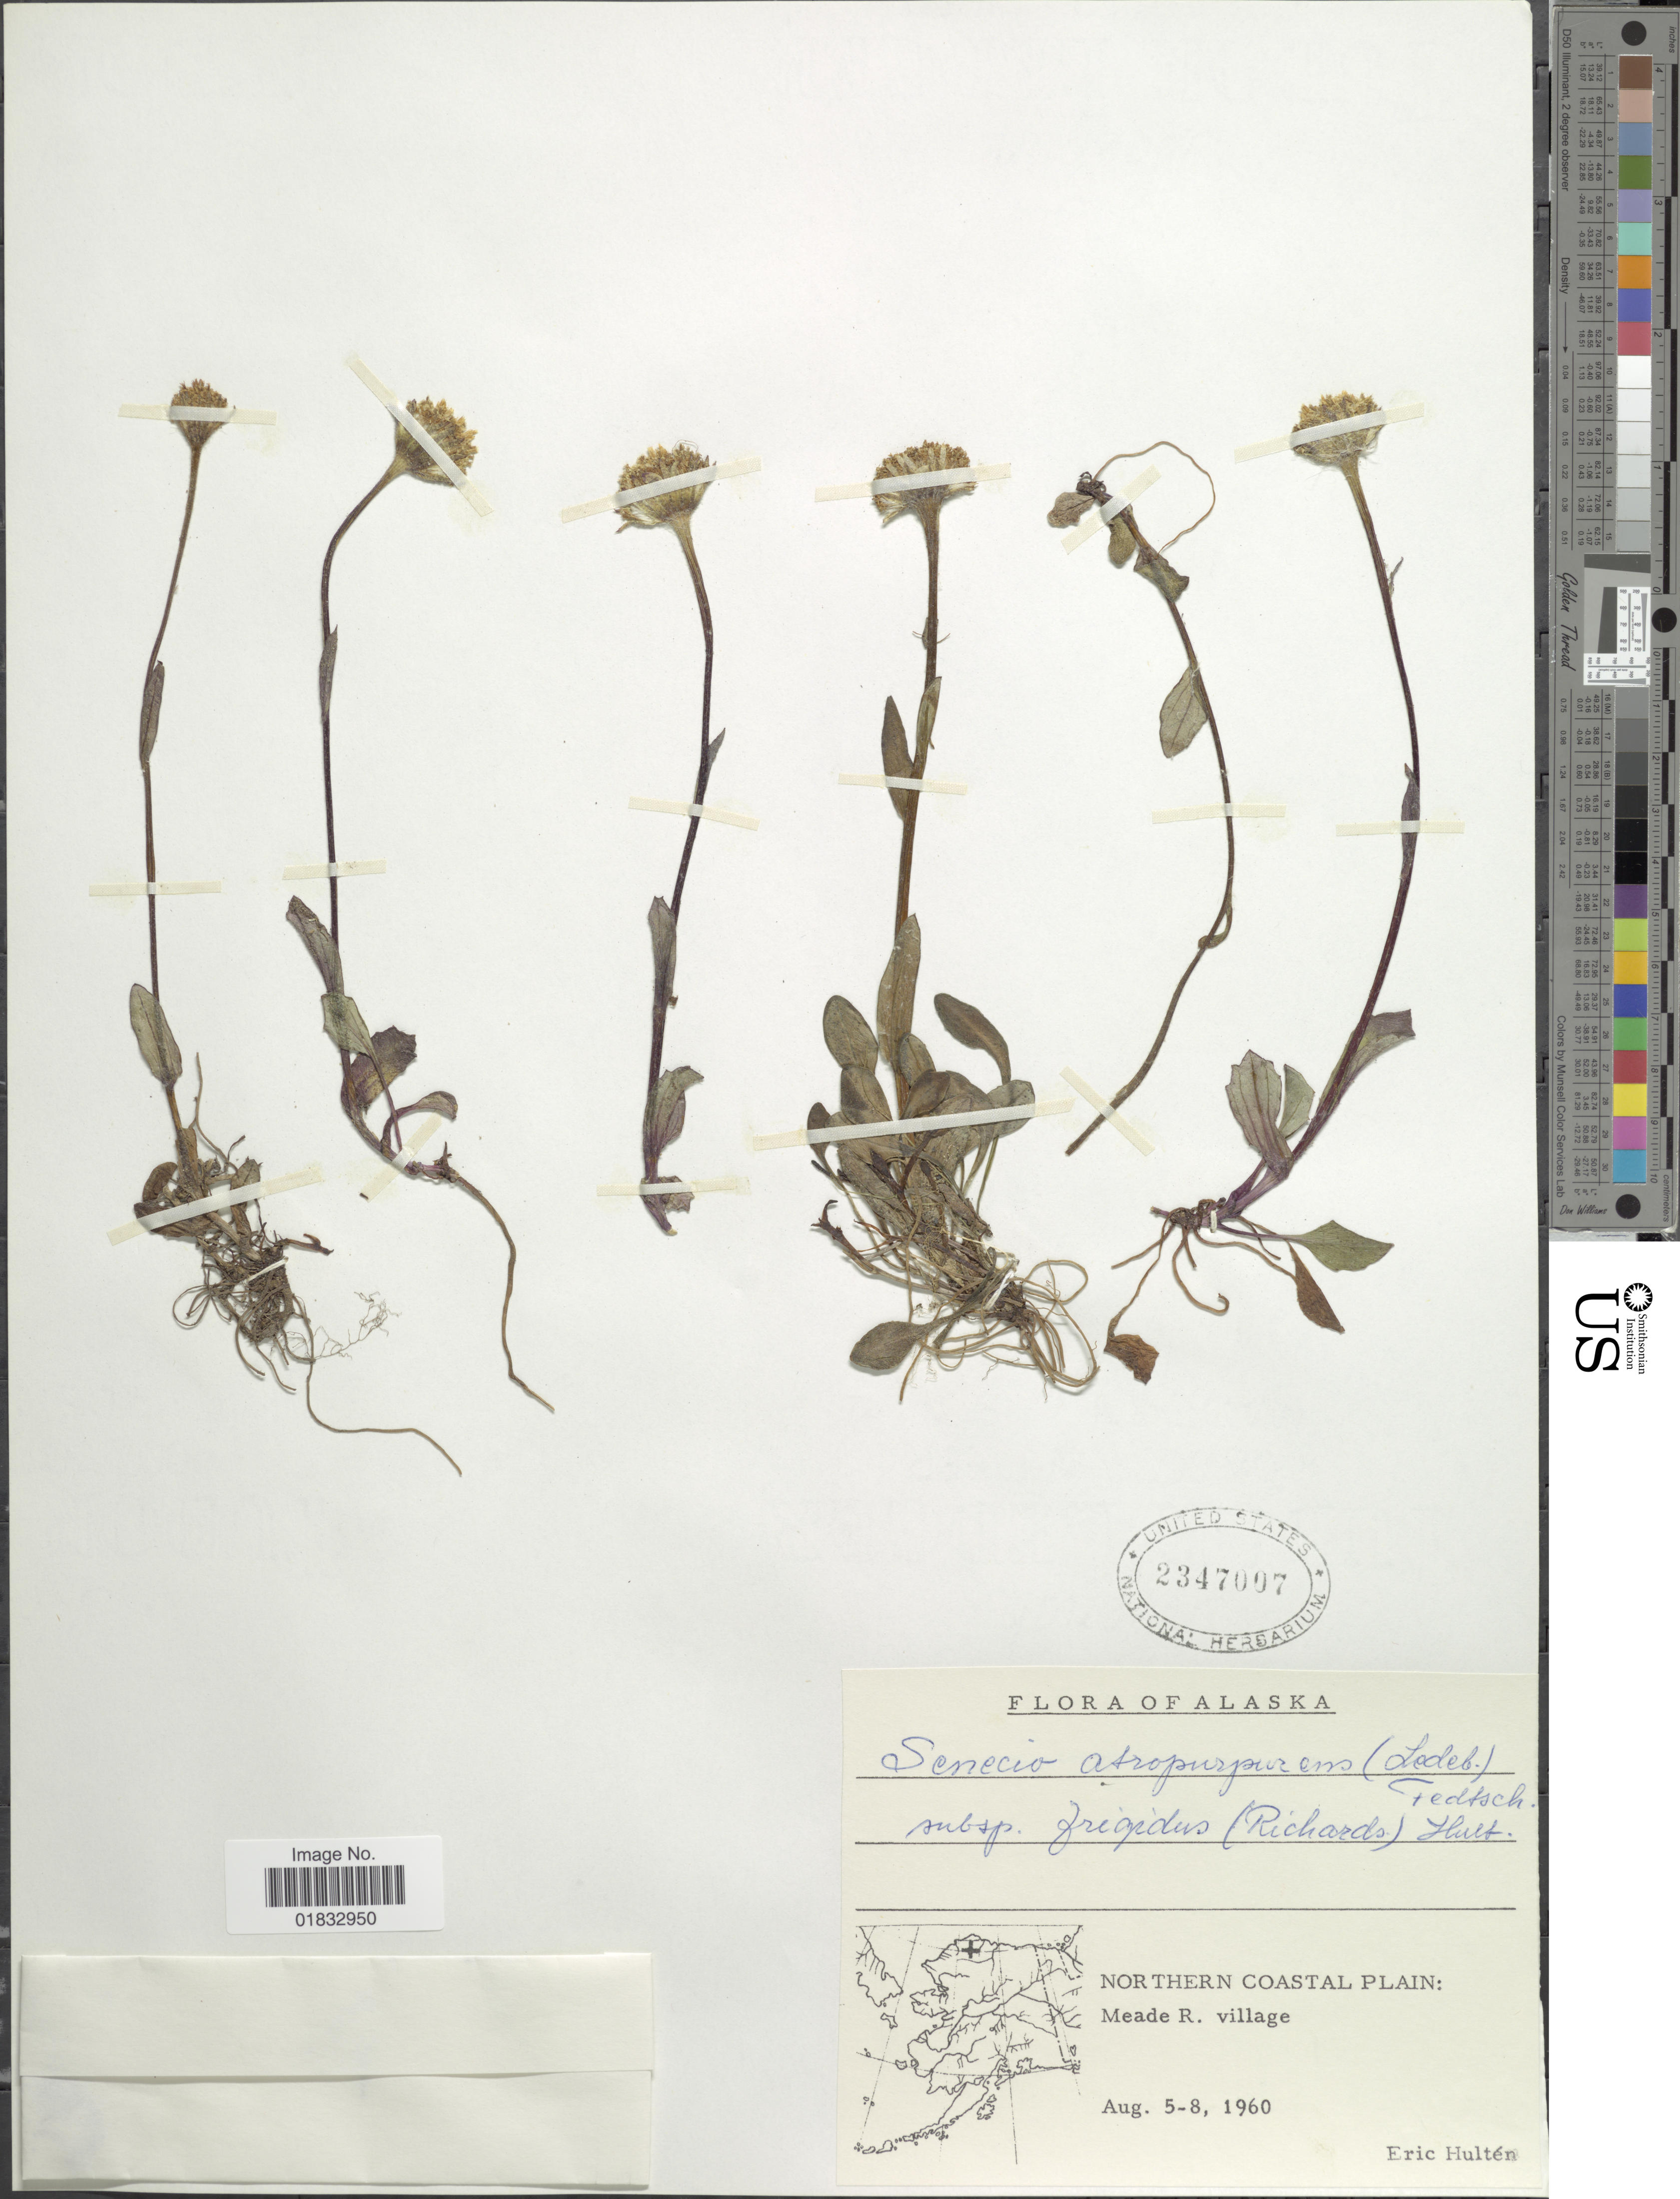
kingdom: Plantae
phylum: Tracheophyta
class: Magnoliopsida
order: Asterales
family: Asteraceae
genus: Tephroseris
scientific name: Tephroseris frigida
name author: (Richardson) Holub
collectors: E. G. Hultén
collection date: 1960-08-05/1960-08-08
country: United States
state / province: Alaska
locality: Northern Coastal Plain: Meade R. village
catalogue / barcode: US 2347007